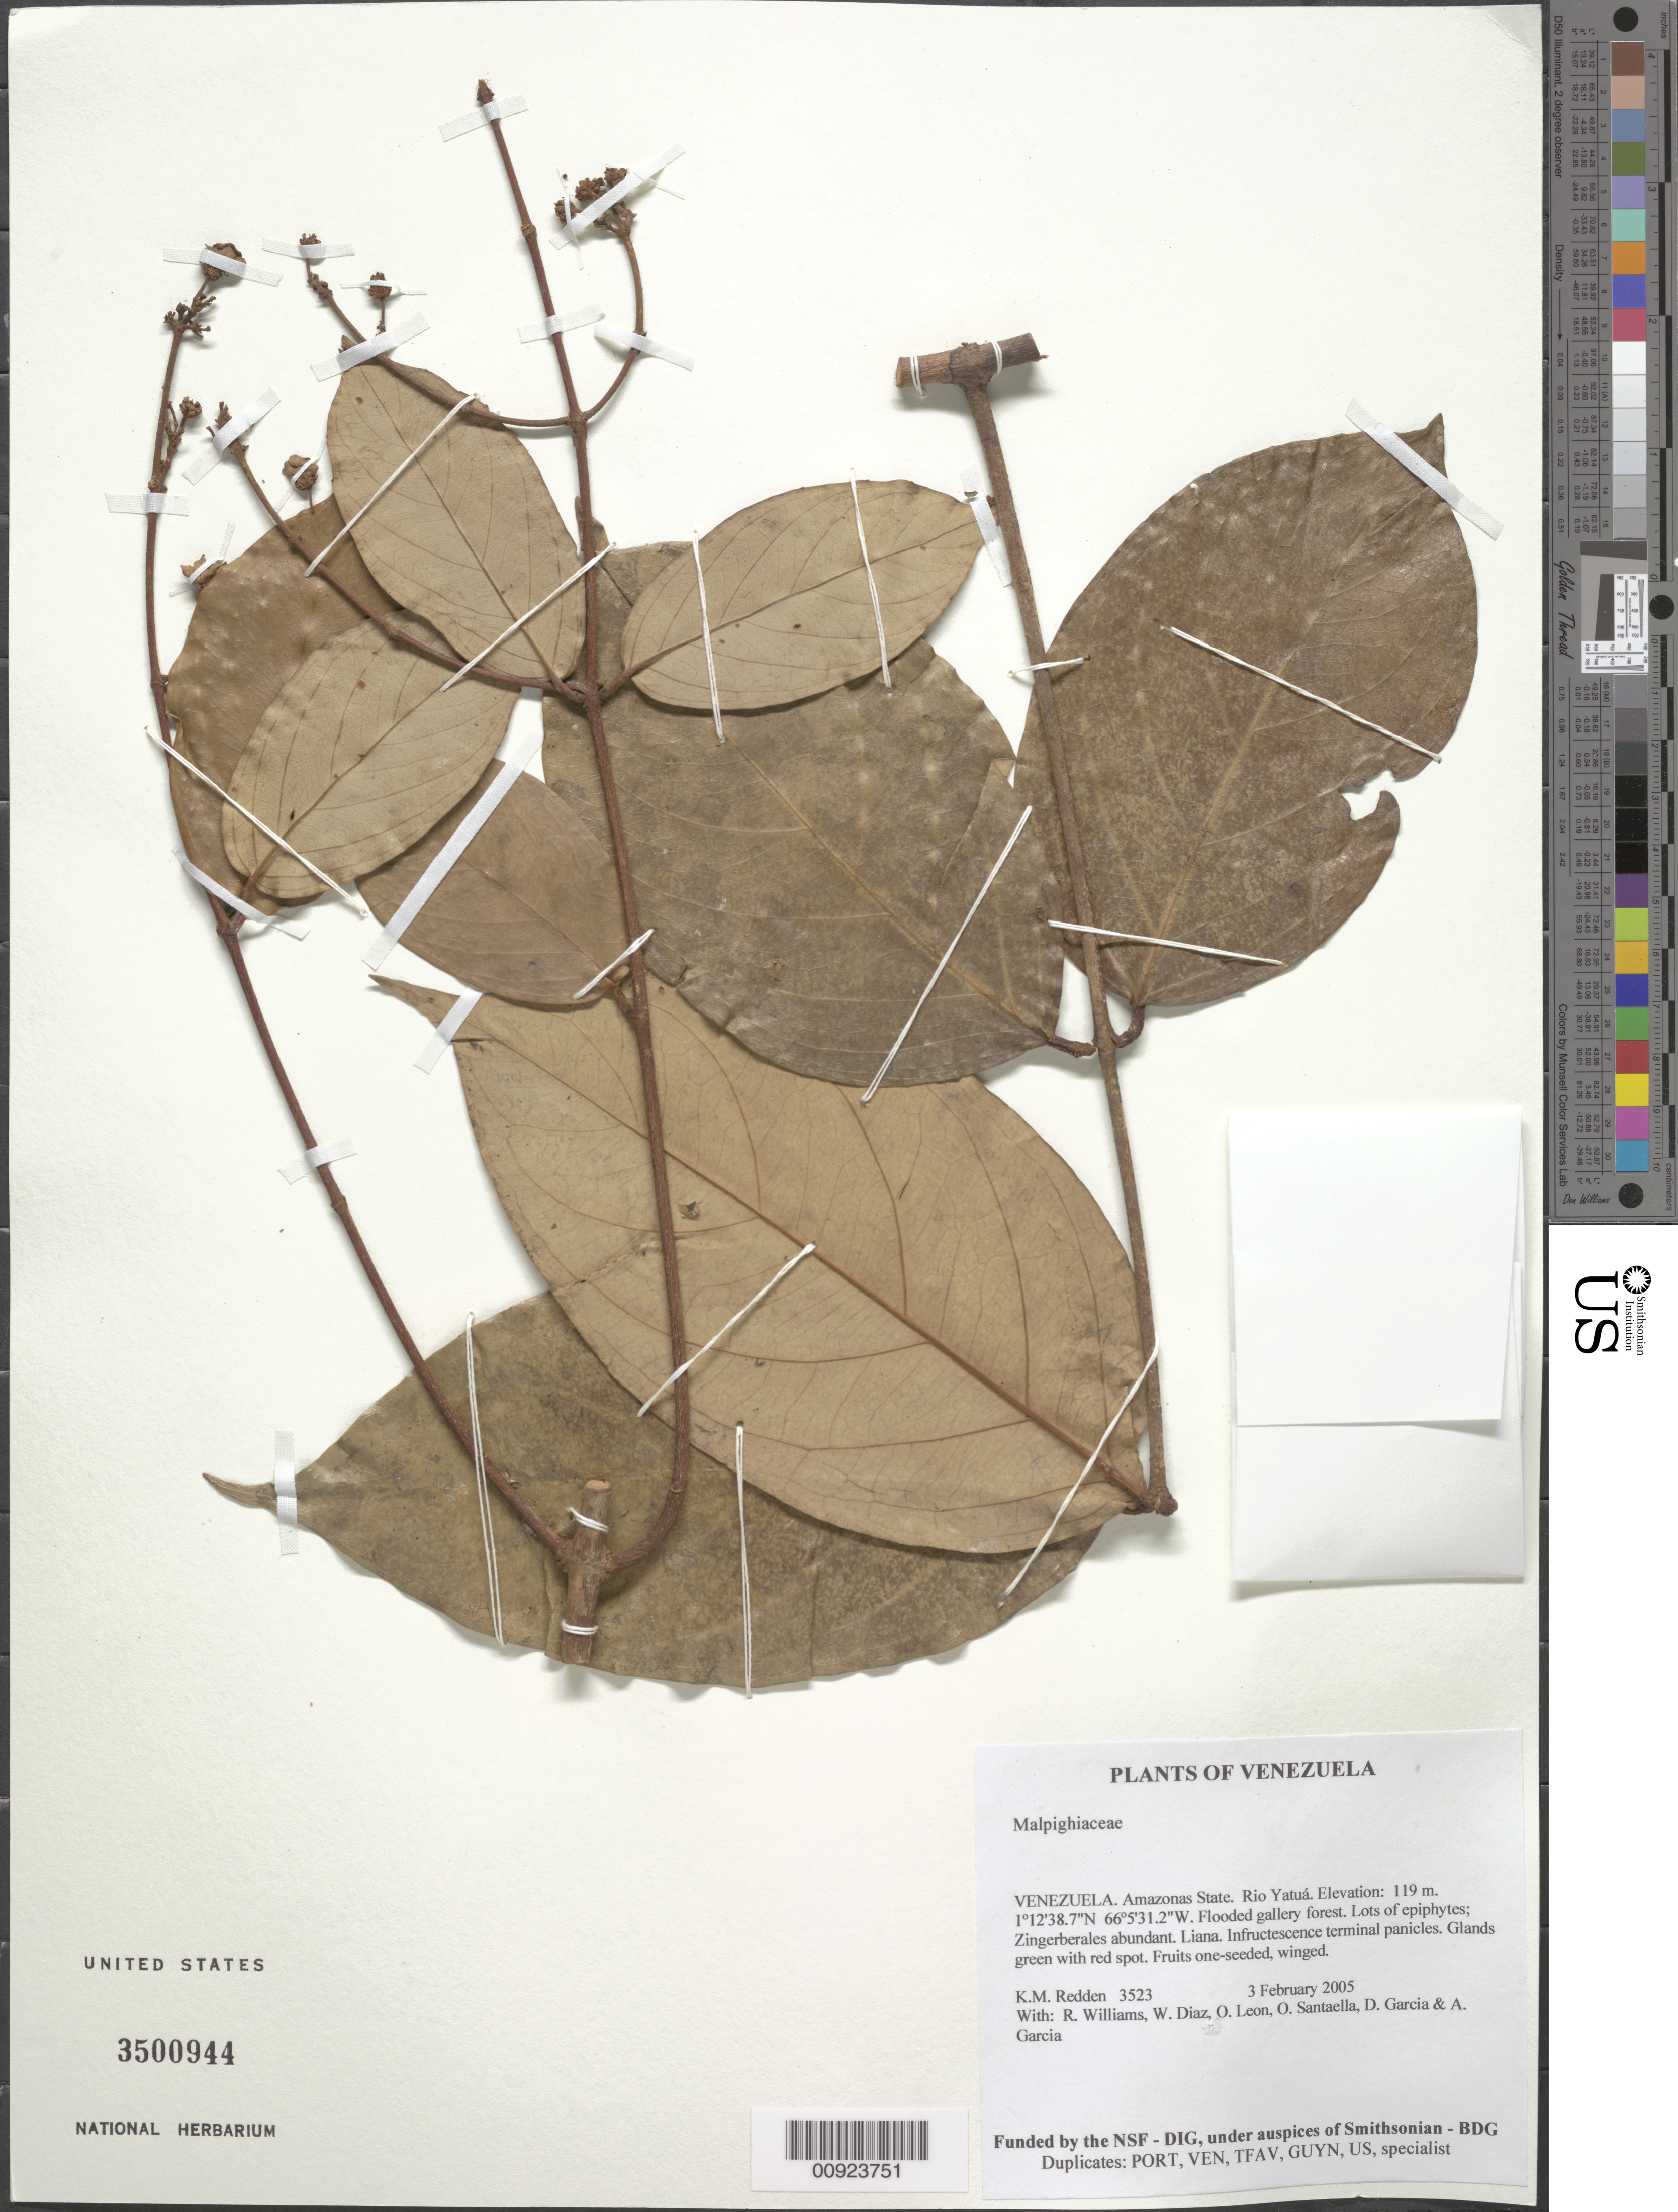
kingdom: Plantae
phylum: Tracheophyta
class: Magnoliopsida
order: Malpighiales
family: Malpighiaceae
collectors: K. M. Redden, R. Williams, W. Díaz P., O. León, O. Santaella, D. Garcia & A. Garcia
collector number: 3523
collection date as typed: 3 February 2005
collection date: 2005-02-03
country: Venezuela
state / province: Amazonas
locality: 15 - Rio Yatuá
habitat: Flooded gallery forest. Lots of epiphytes; Zingerberales abundant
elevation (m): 119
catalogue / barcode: US 3500944